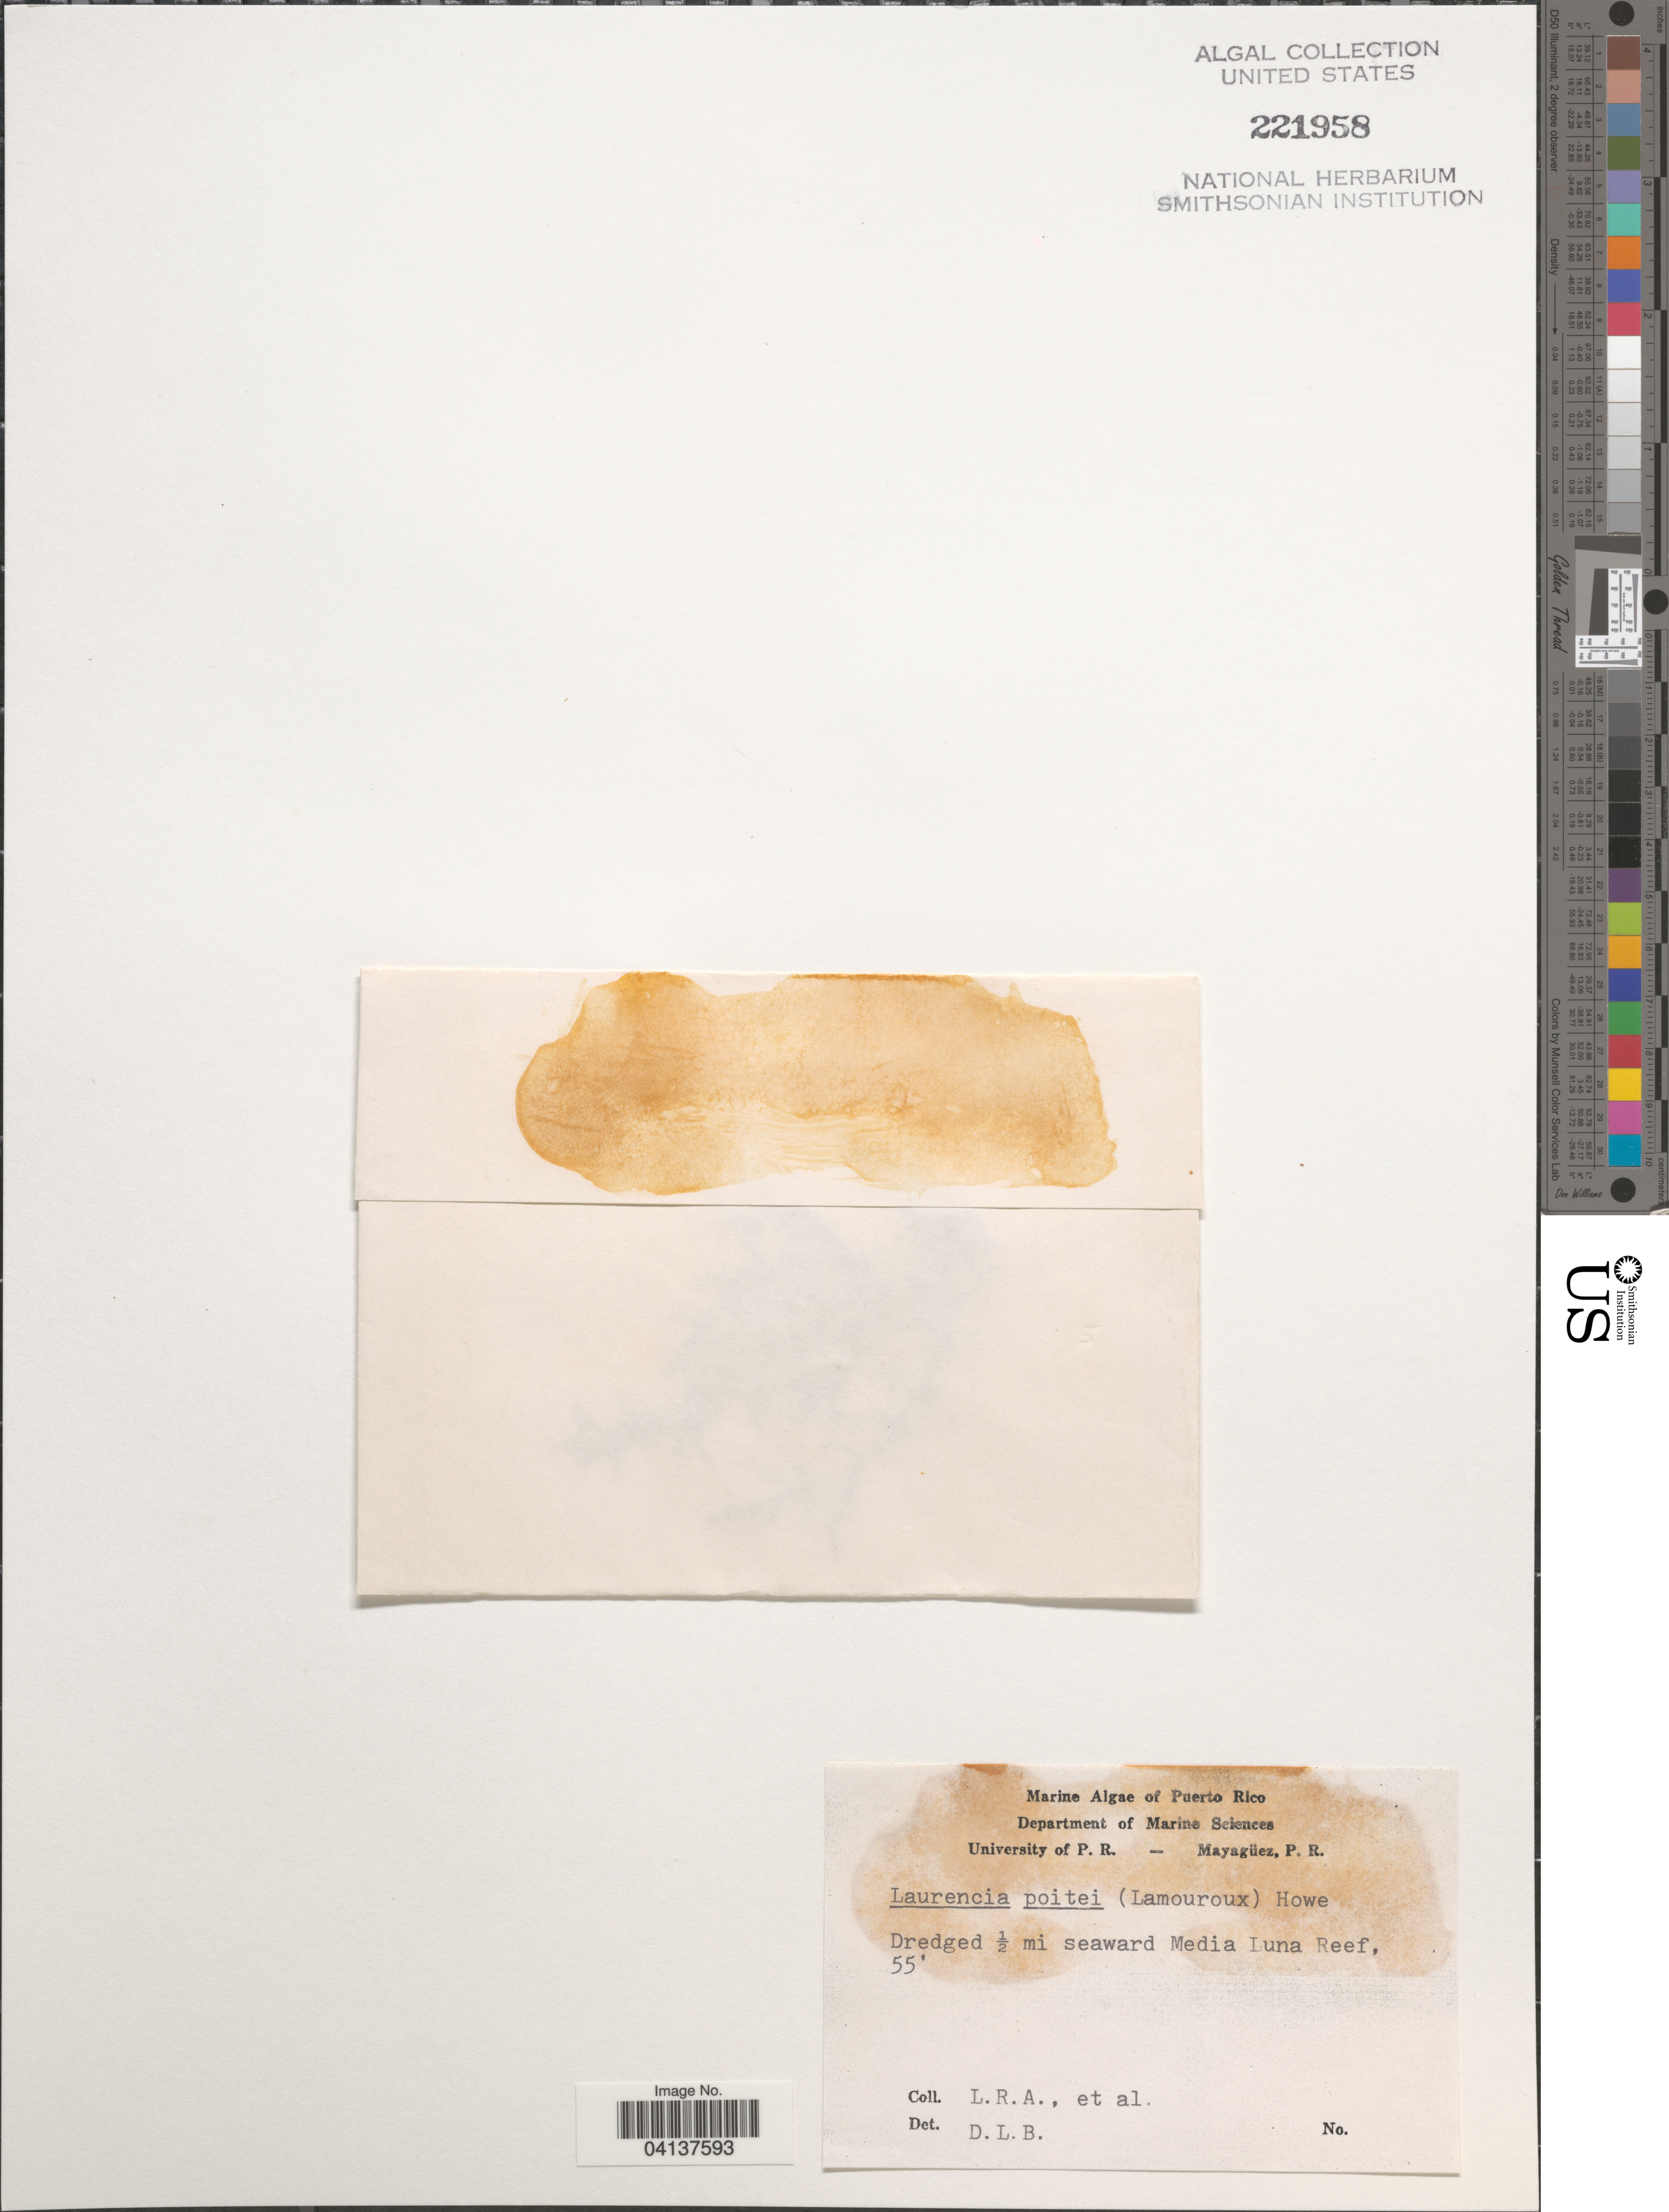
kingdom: Plantae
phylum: Rhodophyta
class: Florideophyceae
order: Ceramiales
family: Rhodomelaceae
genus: Yuzurua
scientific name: Yuzurua poiteaui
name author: (J.V.Lamouroux) Martin-Lescanne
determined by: Brooks, B. L., (BOT), Smithsonian Institution - National Museum of Natural History (UNITED STATES)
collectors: L. R. A. & et al.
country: Puerto Rico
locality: Dredged ½ mi seaward Media Luna Reef.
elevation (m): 17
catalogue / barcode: US 221958